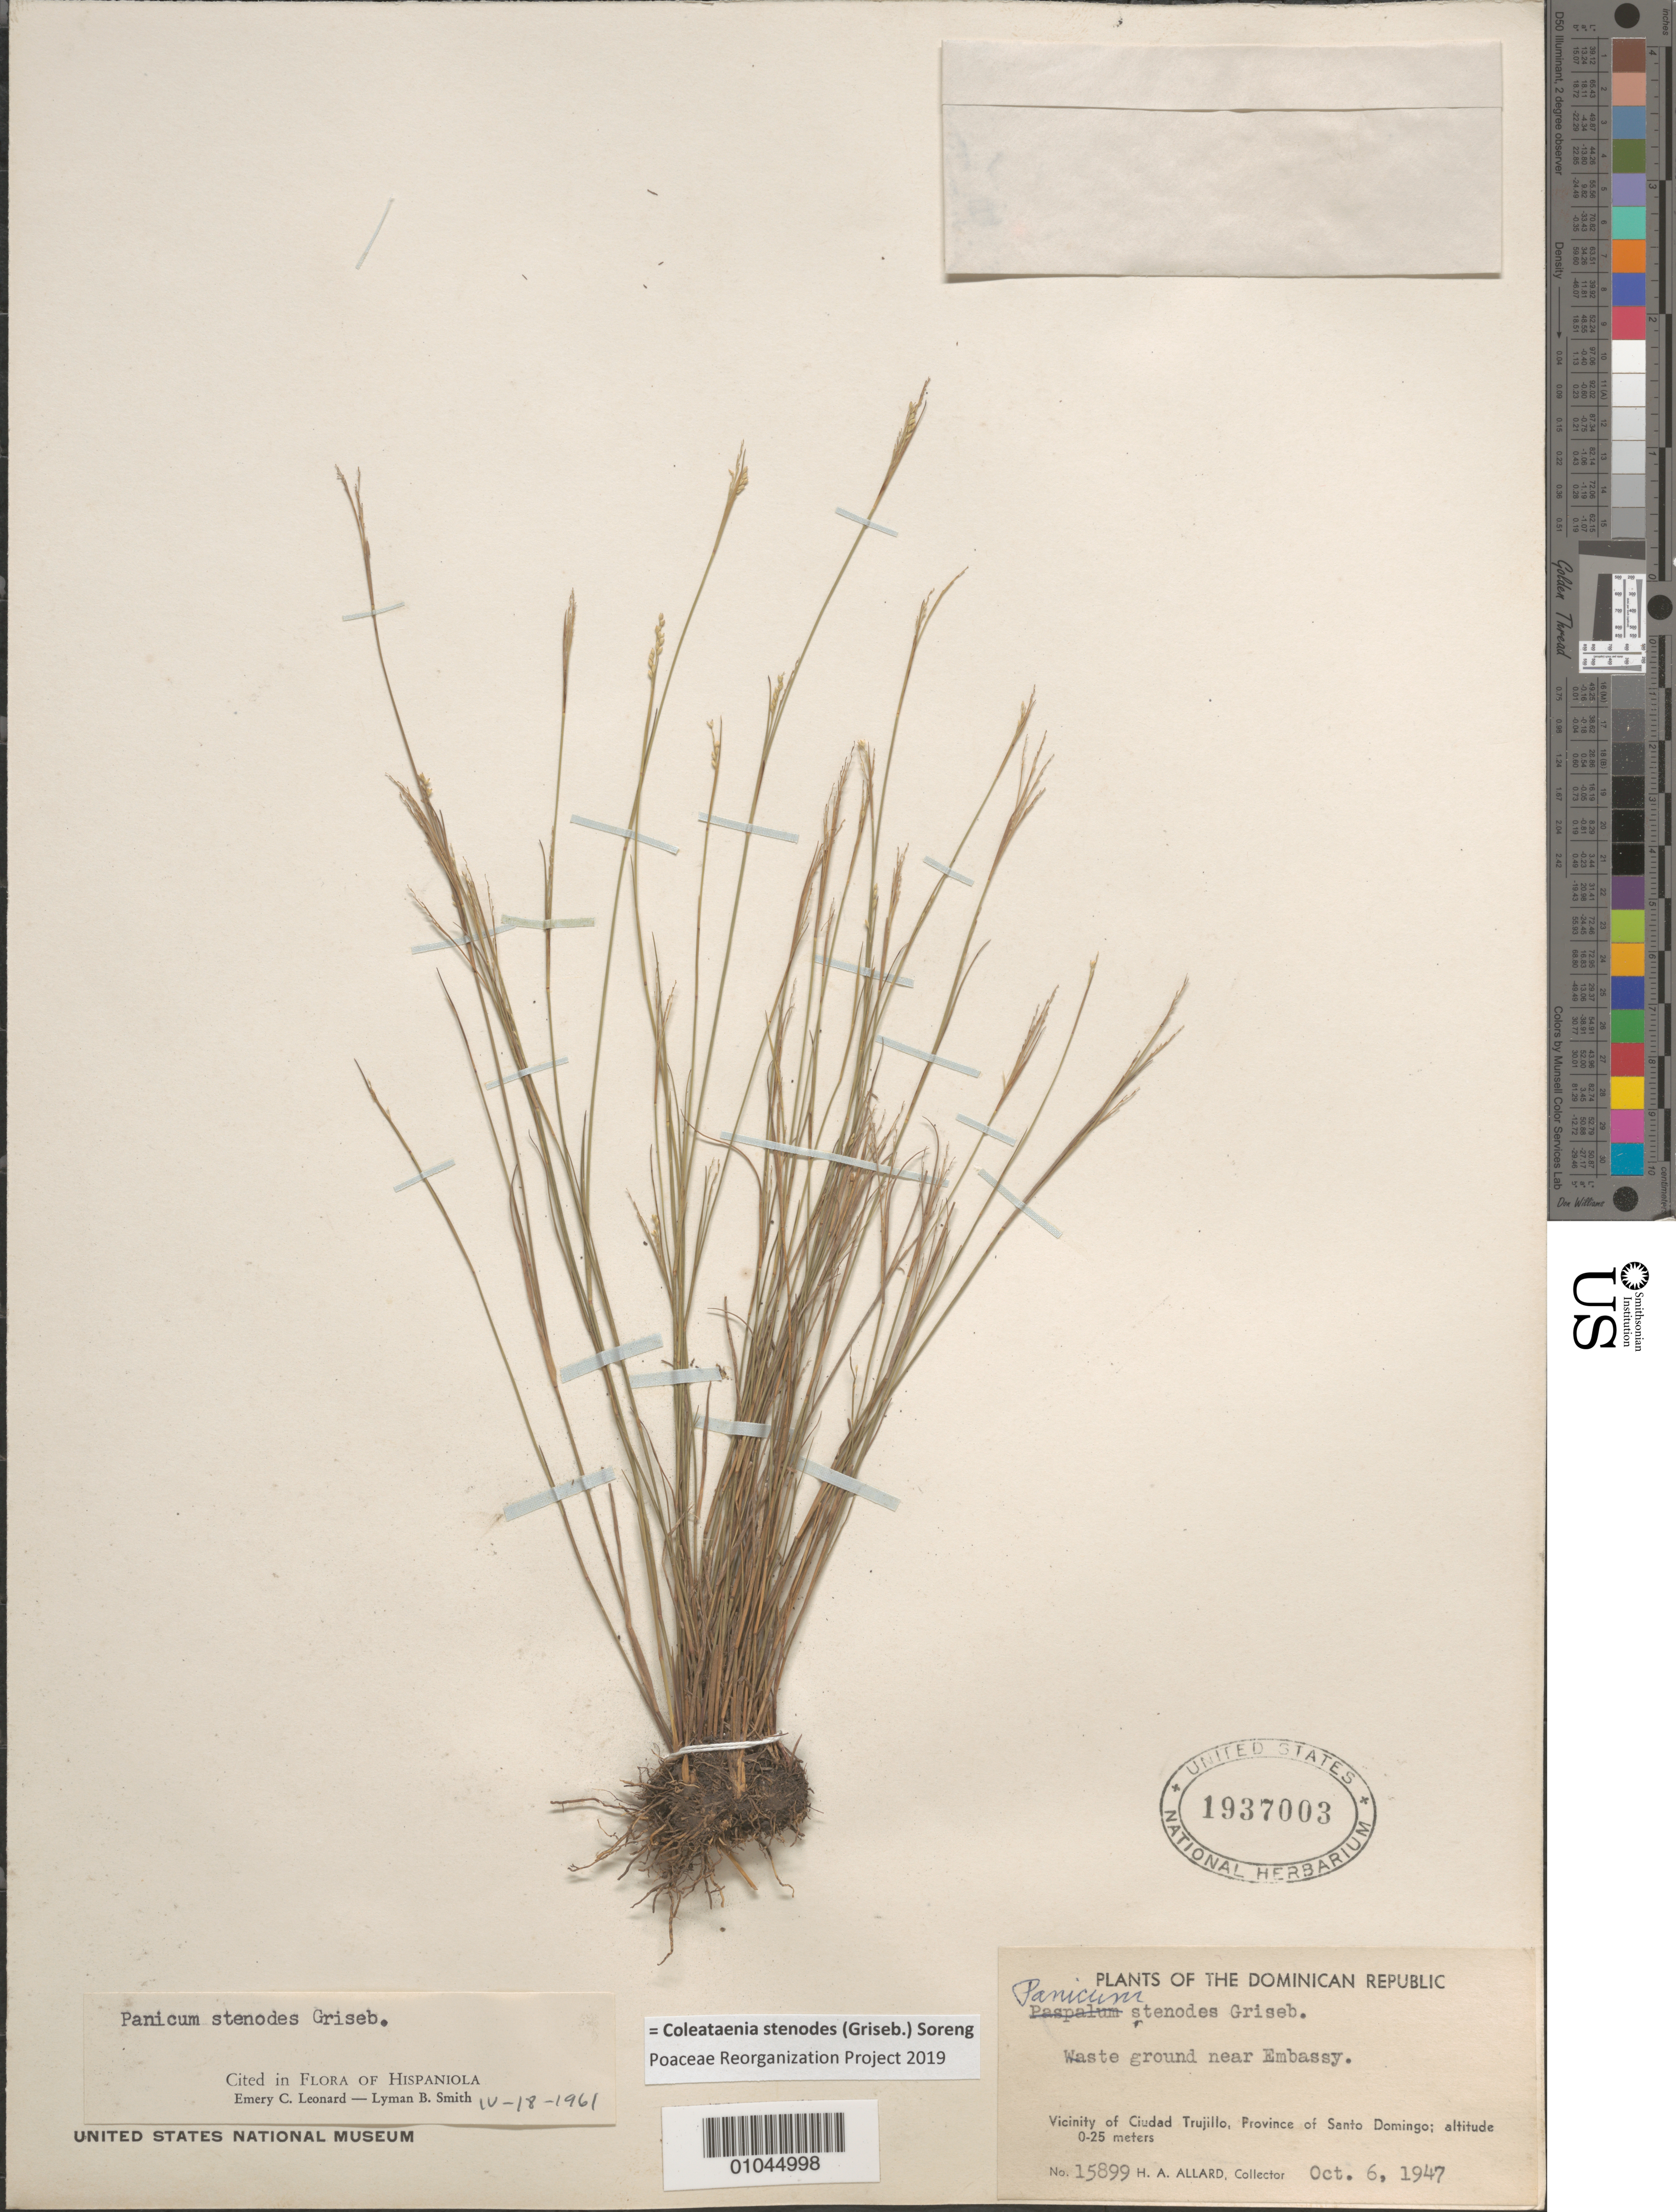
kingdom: Plantae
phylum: Tracheophyta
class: Liliopsida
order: Poales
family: Poaceae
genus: Panicum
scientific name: Panicum stenodes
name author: Griseb.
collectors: H. A. Allard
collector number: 15899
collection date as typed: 06 Oct 1947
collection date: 1947-10-06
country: Dominican Republic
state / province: Distrito Nacional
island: Hispaniola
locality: Vicinity of Ciudad Trujillo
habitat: waste ground near embassy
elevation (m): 0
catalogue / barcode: US 1937003